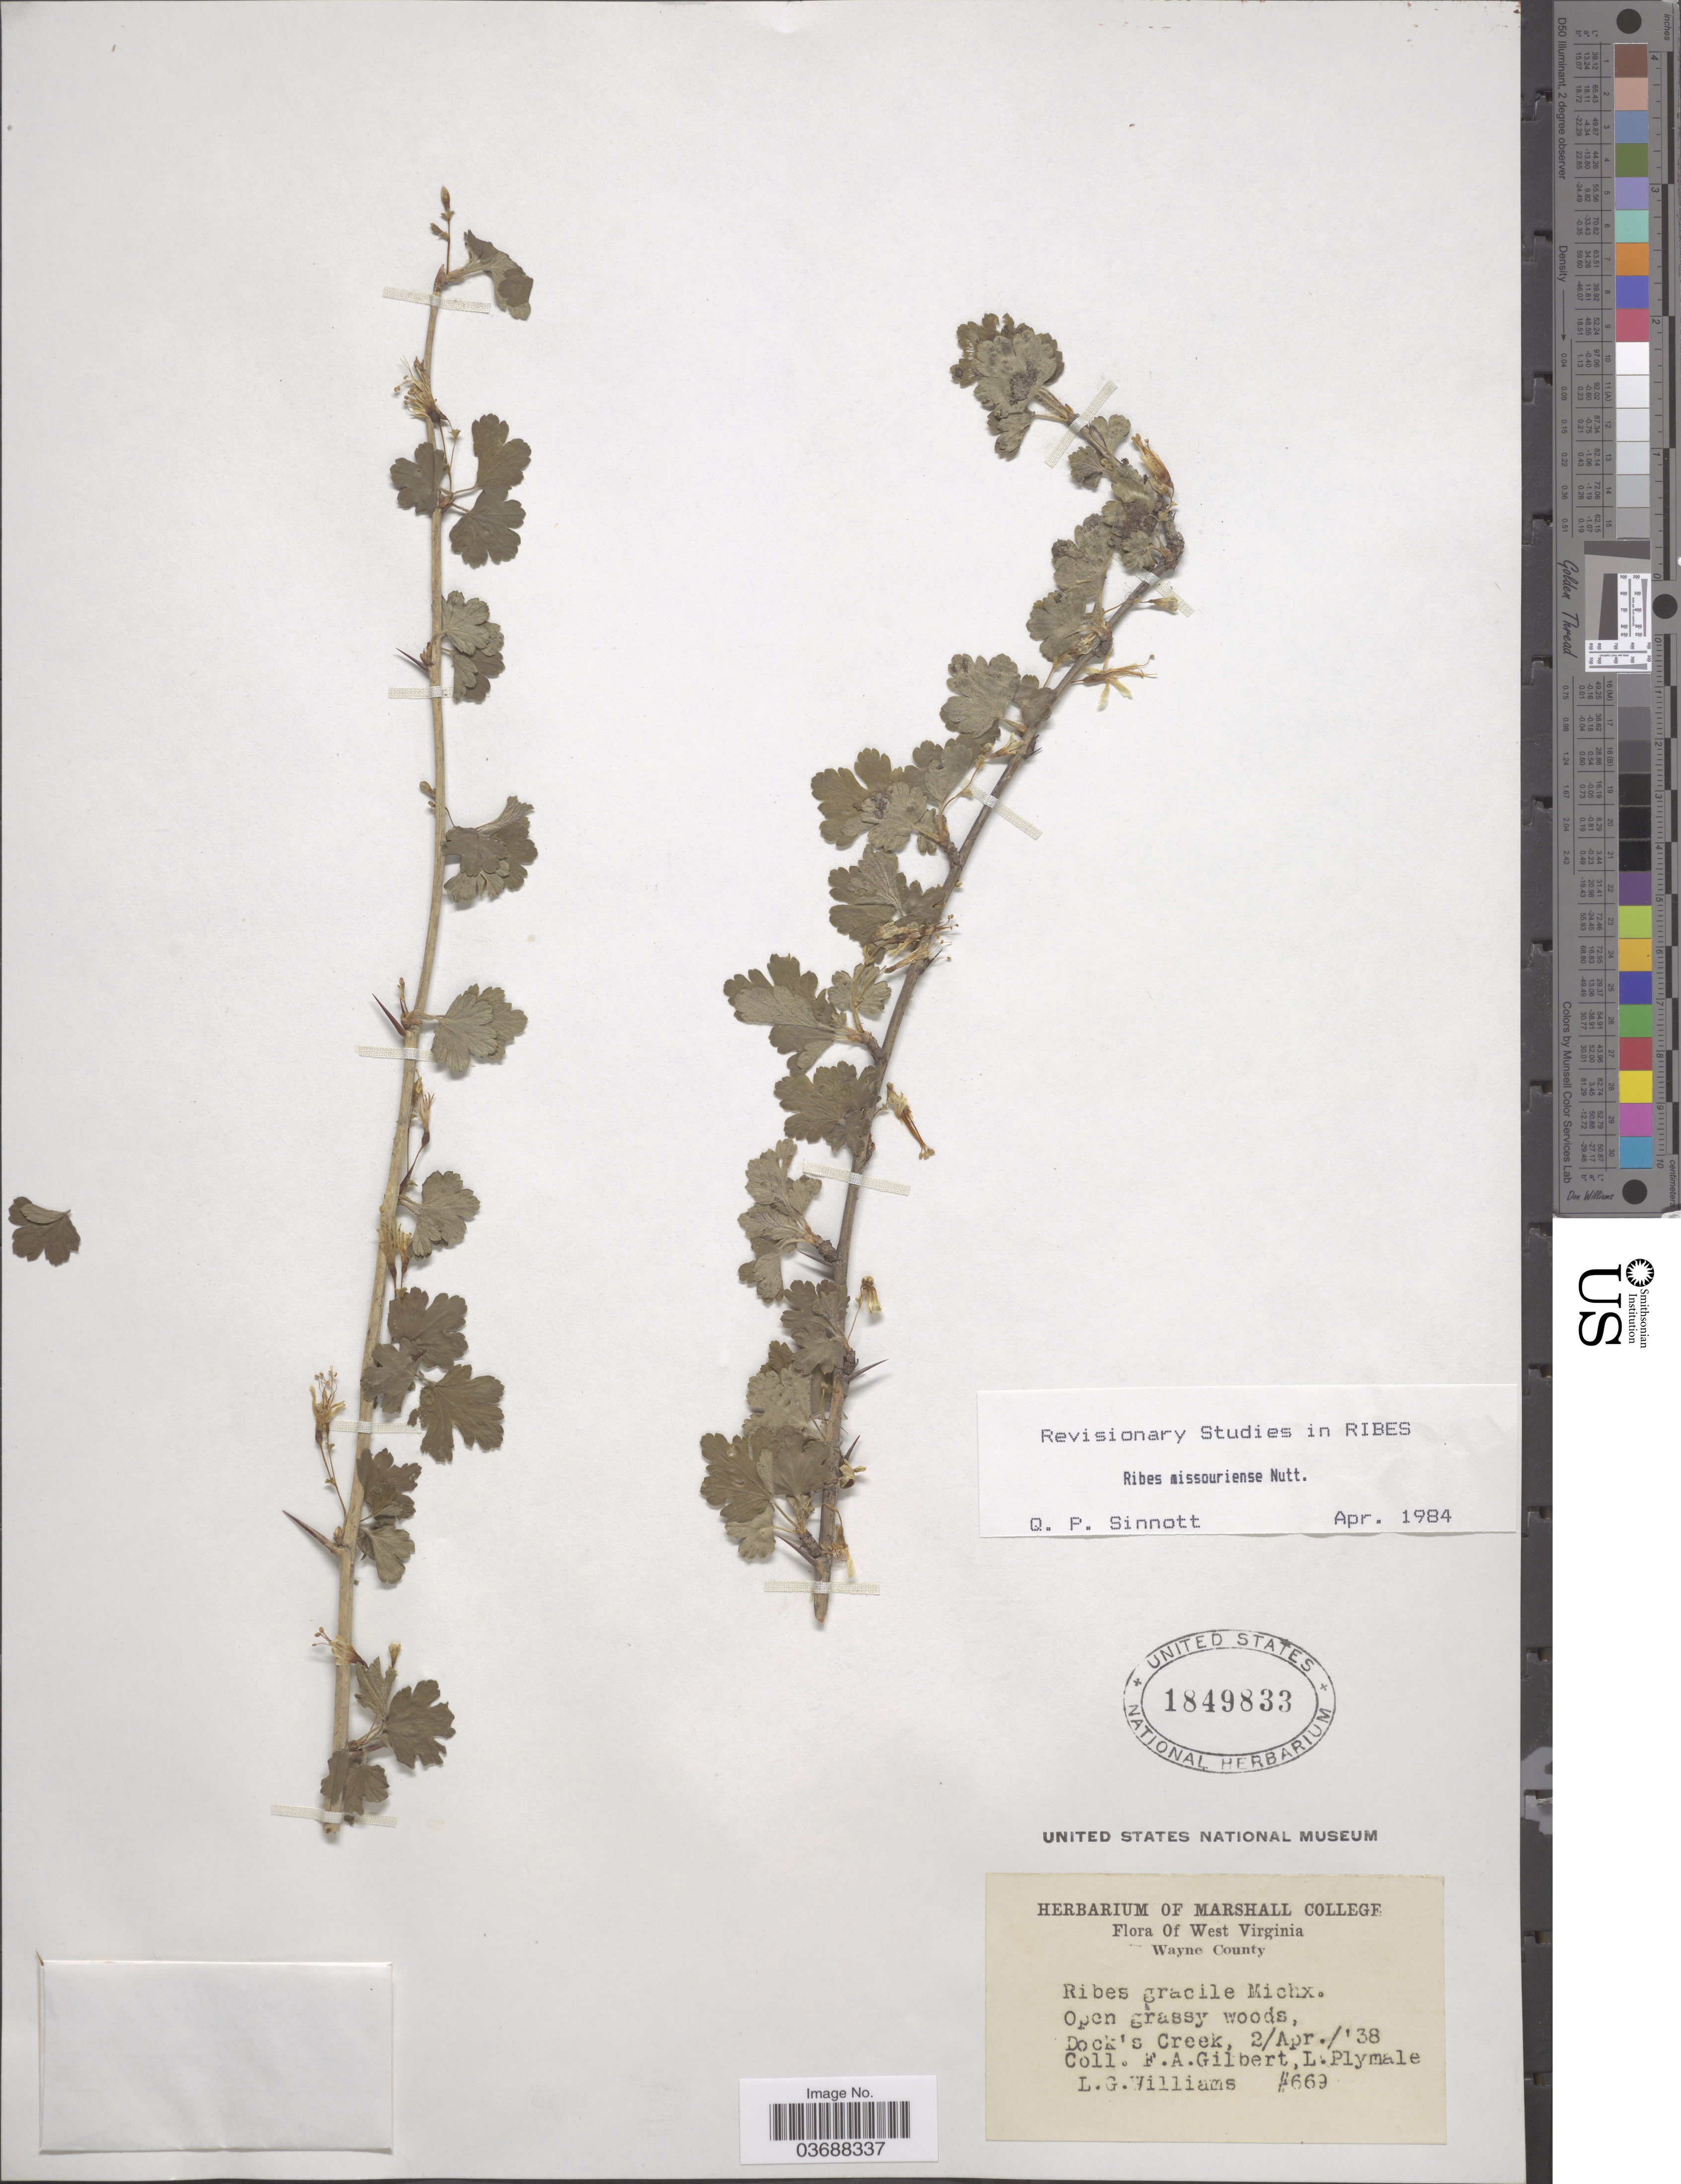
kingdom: Plantae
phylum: Tracheophyta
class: Magnoliopsida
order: Saxifragales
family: Grossulariaceae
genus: Ribes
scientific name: Ribes missouriense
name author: Nutt.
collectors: F. A. Gilbert, L. Plymale & L. G. Williams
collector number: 669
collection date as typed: Transcribed d/m/y: 2/4/38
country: United States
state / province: West Virginia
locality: Dock's Creek.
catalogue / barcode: US 1849833